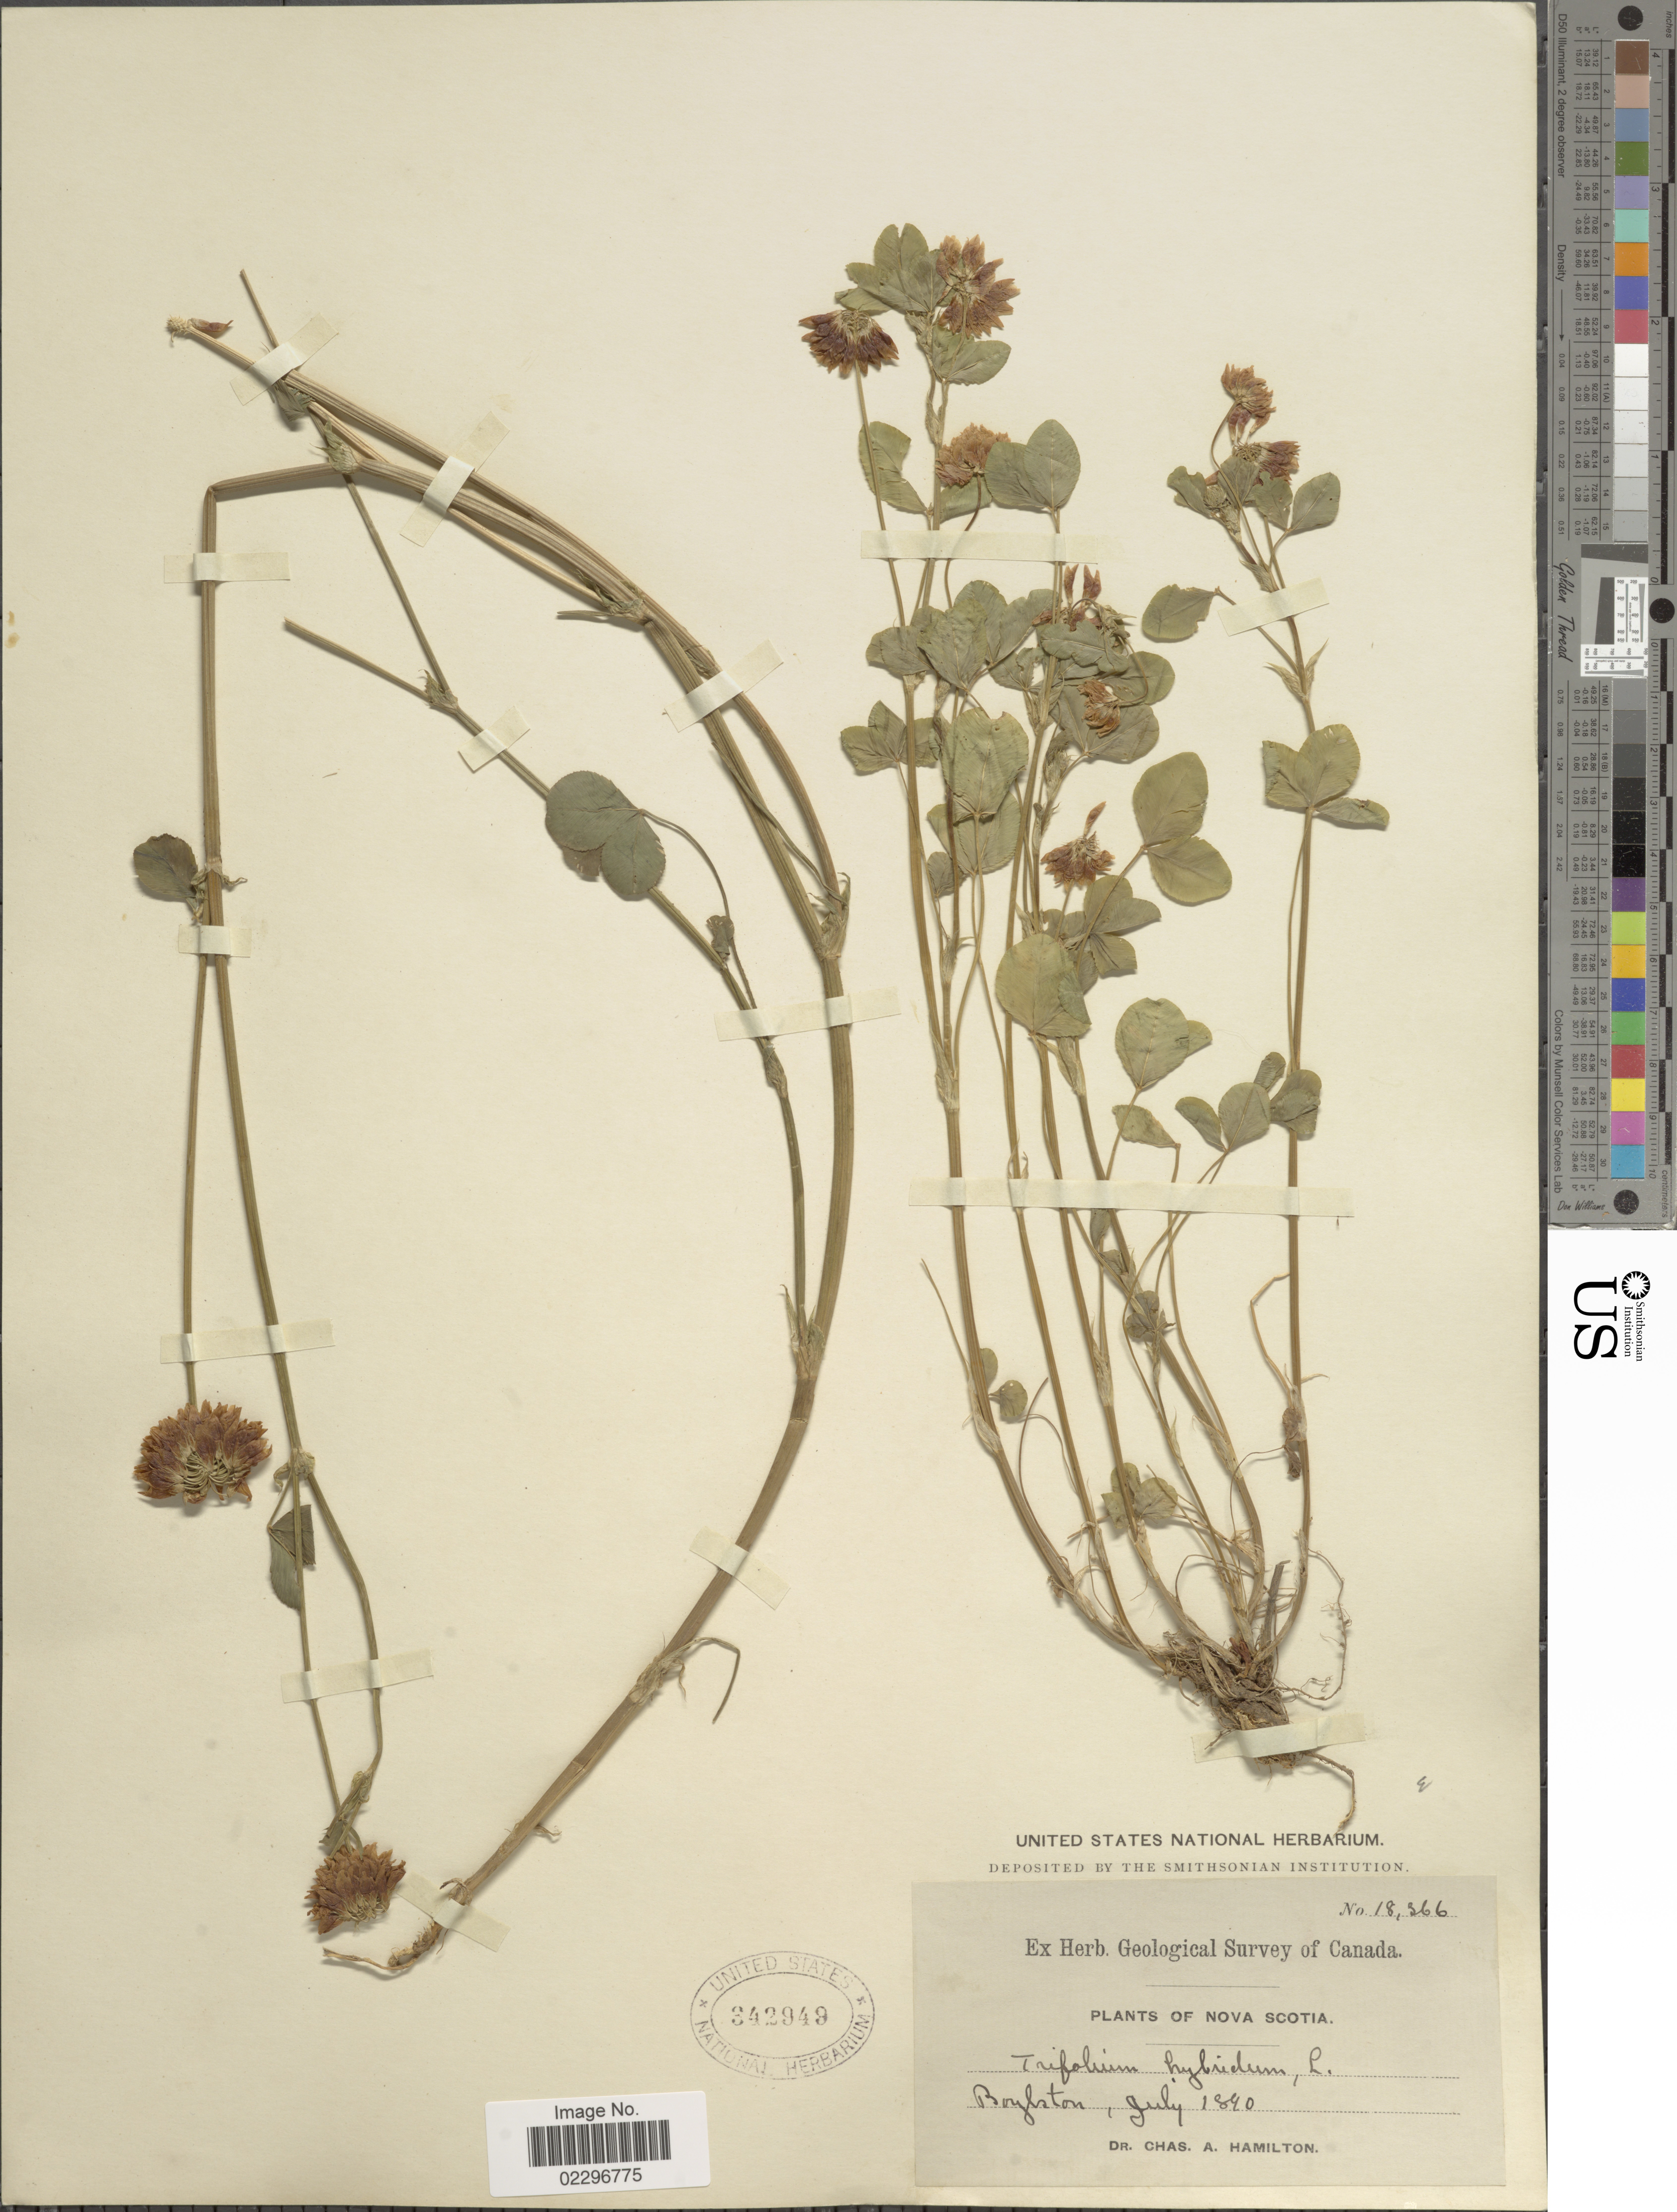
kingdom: Plantae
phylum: Tracheophyta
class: Magnoliopsida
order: Fabales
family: Fabaceae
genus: Trifolium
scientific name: Trifolium hybridum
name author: L.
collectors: C. A. Hamilton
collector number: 18366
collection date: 1840-07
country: Canada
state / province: Nova Scotia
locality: Boylston.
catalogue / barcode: US 342949